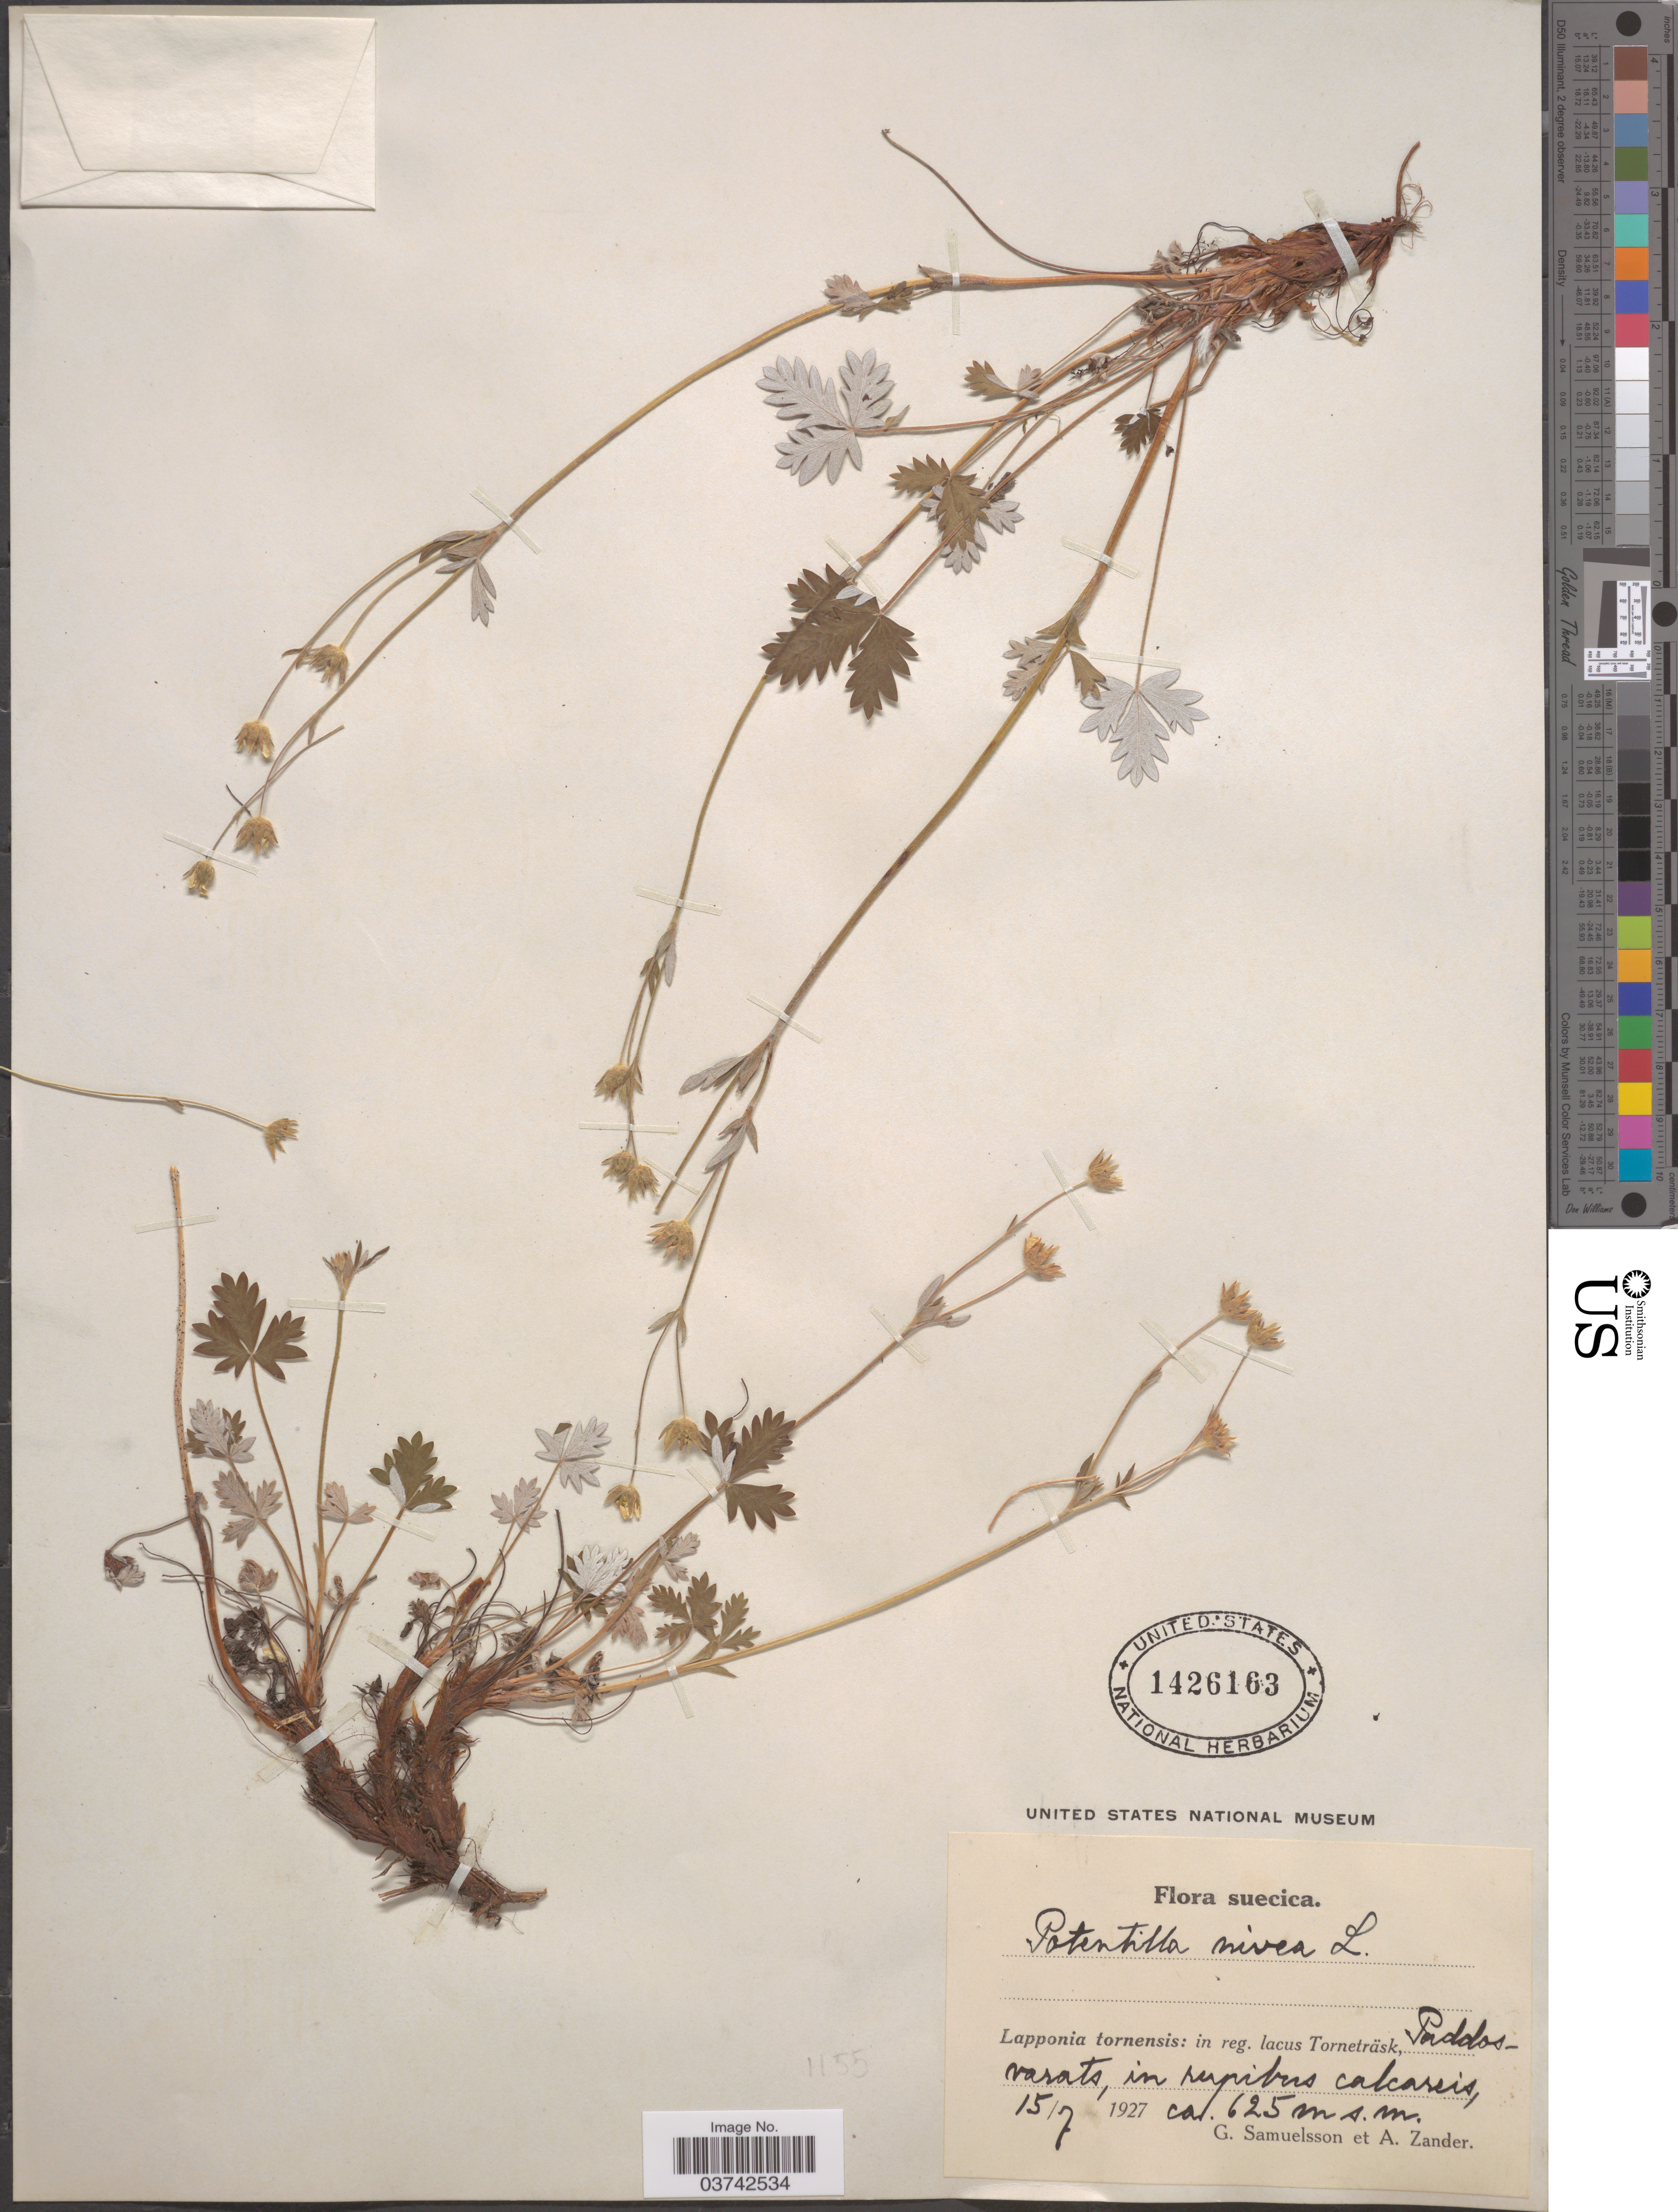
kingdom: Plantae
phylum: Tracheophyta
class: Magnoliopsida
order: Rosales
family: Rosaceae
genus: Potentilla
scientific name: Potentilla nivea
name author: L.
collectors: G. Samuelsson & A. Zander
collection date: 1927-07-15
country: Sweden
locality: Suecica. Lapponia tornensis: in reg. lacus Torneträsk, Paddosvarats.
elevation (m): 625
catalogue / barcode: US 1426163